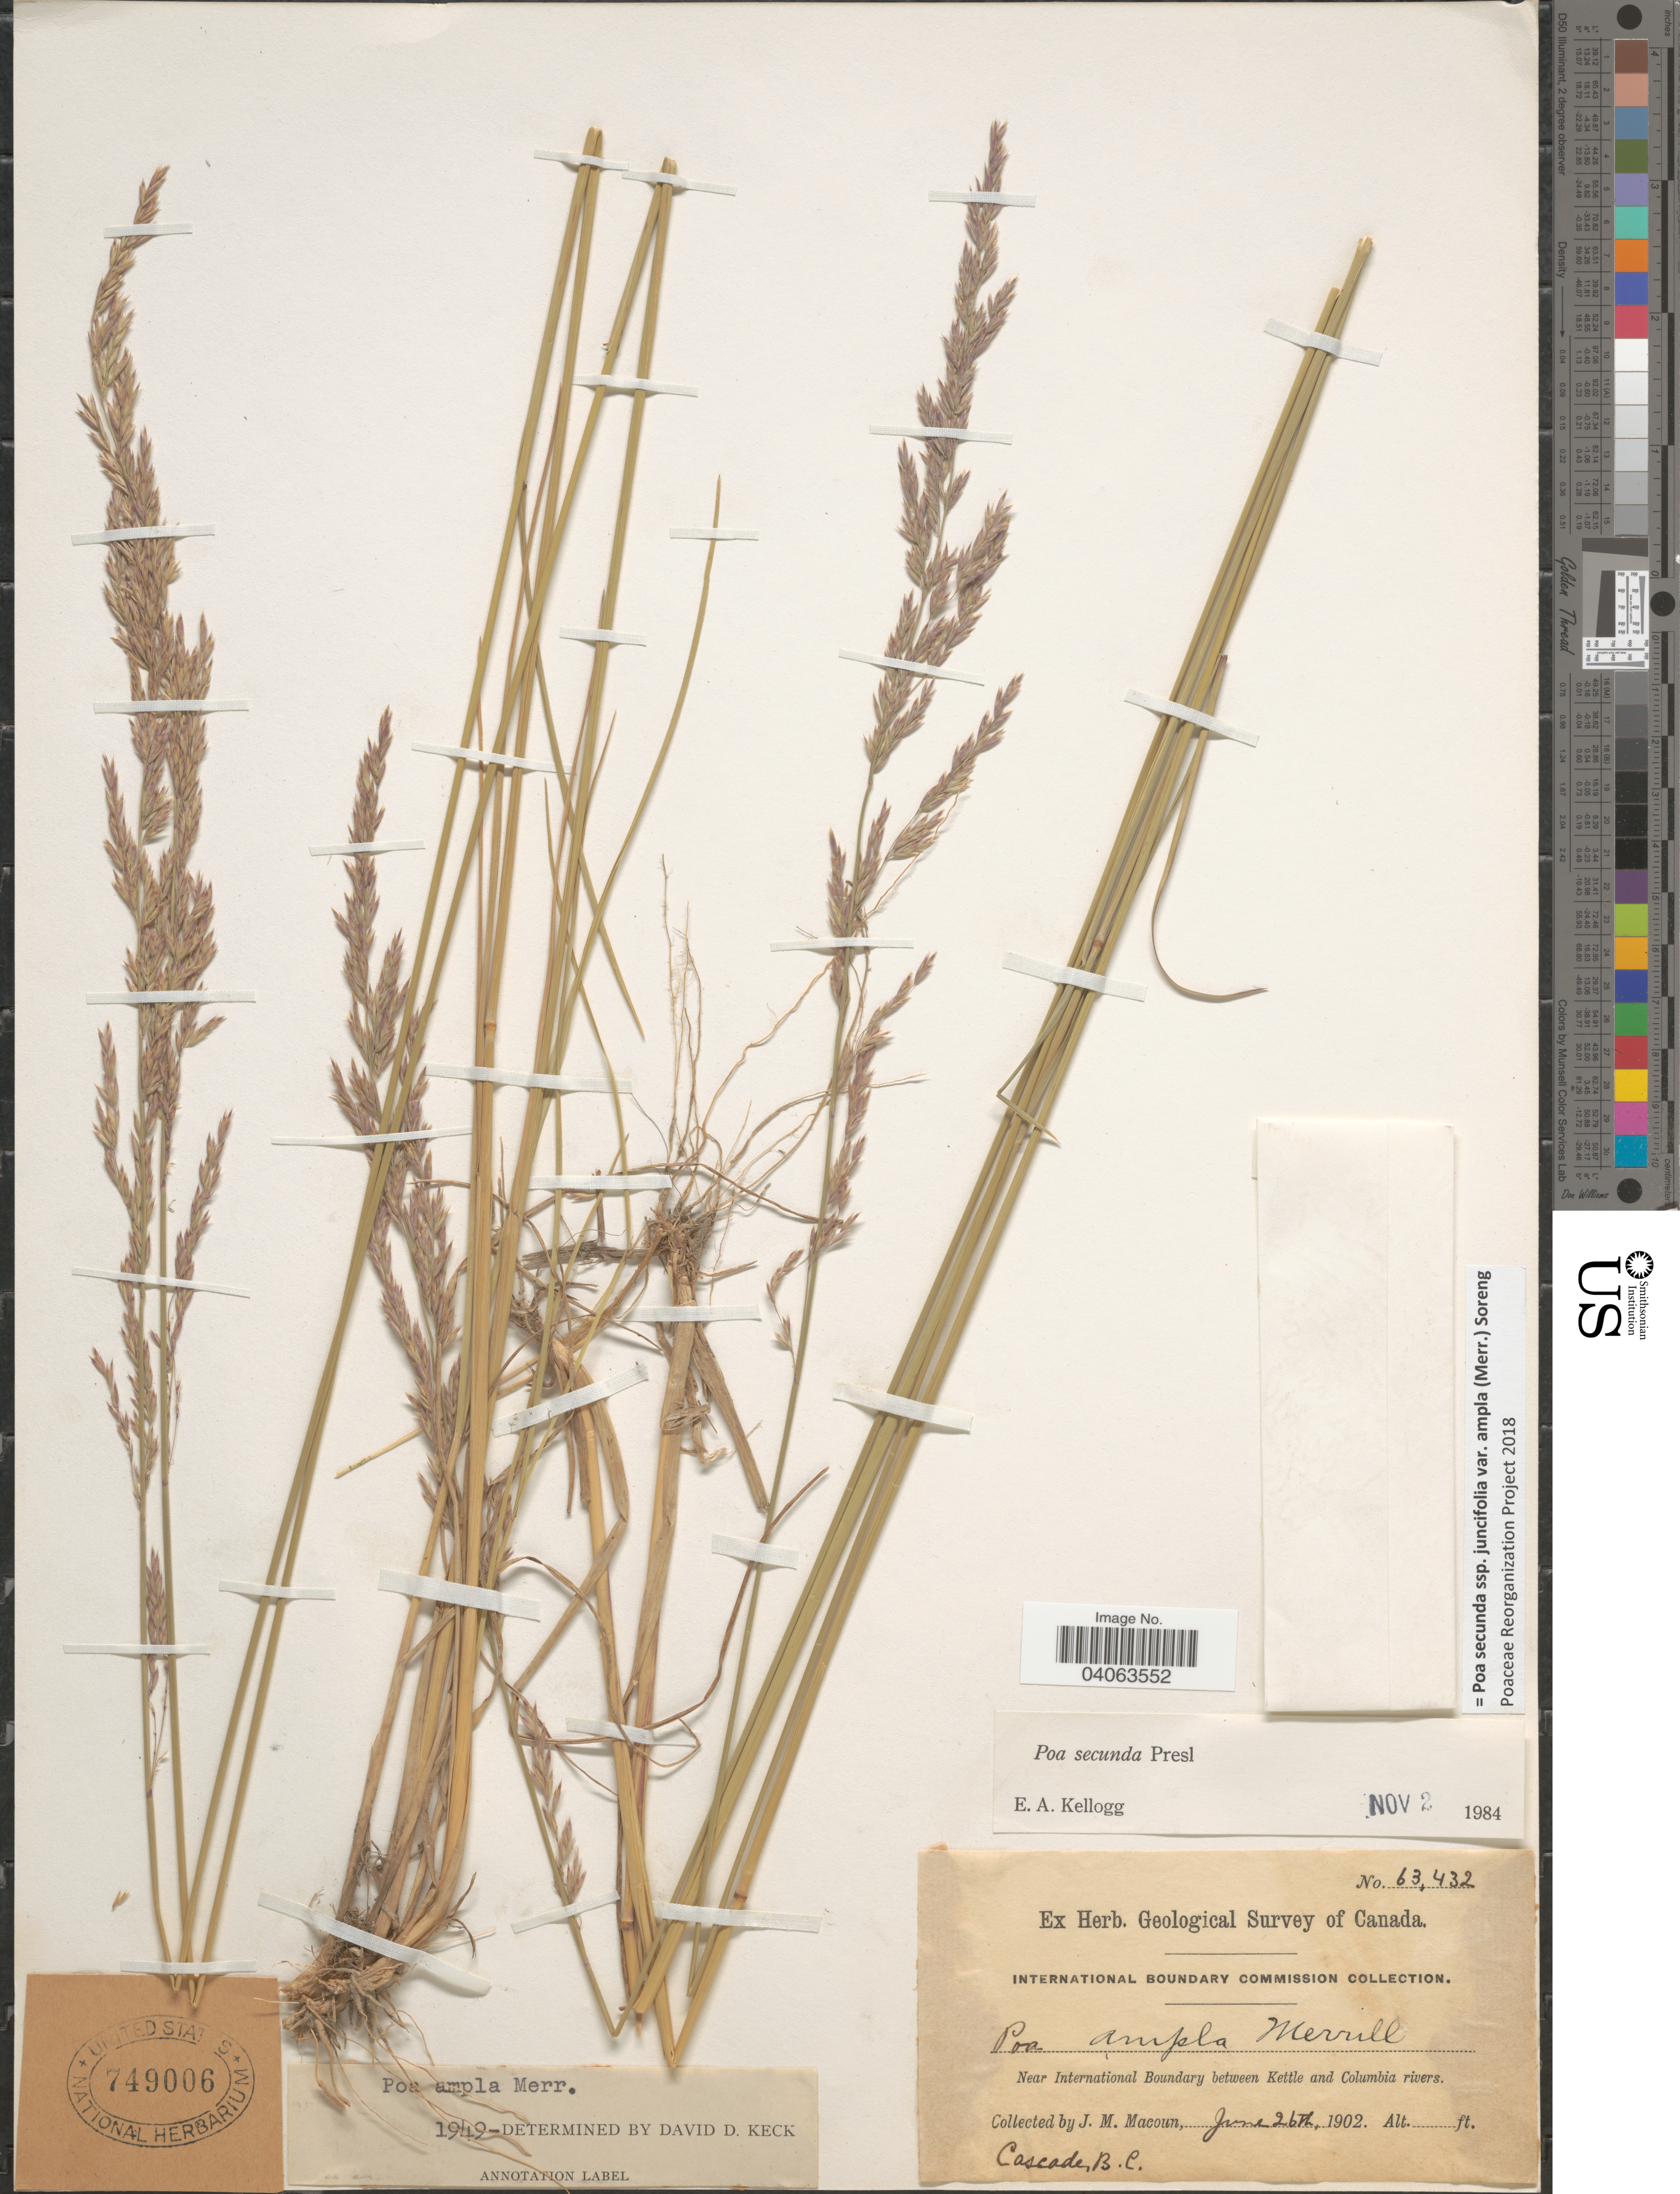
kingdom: Plantae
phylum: Tracheophyta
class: Liliopsida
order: Poales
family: Poaceae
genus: Poa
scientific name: Poa secunda subsp. juncifolia var. ampla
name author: (Merr.) Soreng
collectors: J. M. Macoun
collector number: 63432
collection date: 1902-06-26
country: Canada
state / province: British Columbia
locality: Near International Boundary between Kettle and Columbia rivers. Cascade.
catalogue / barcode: US 749006